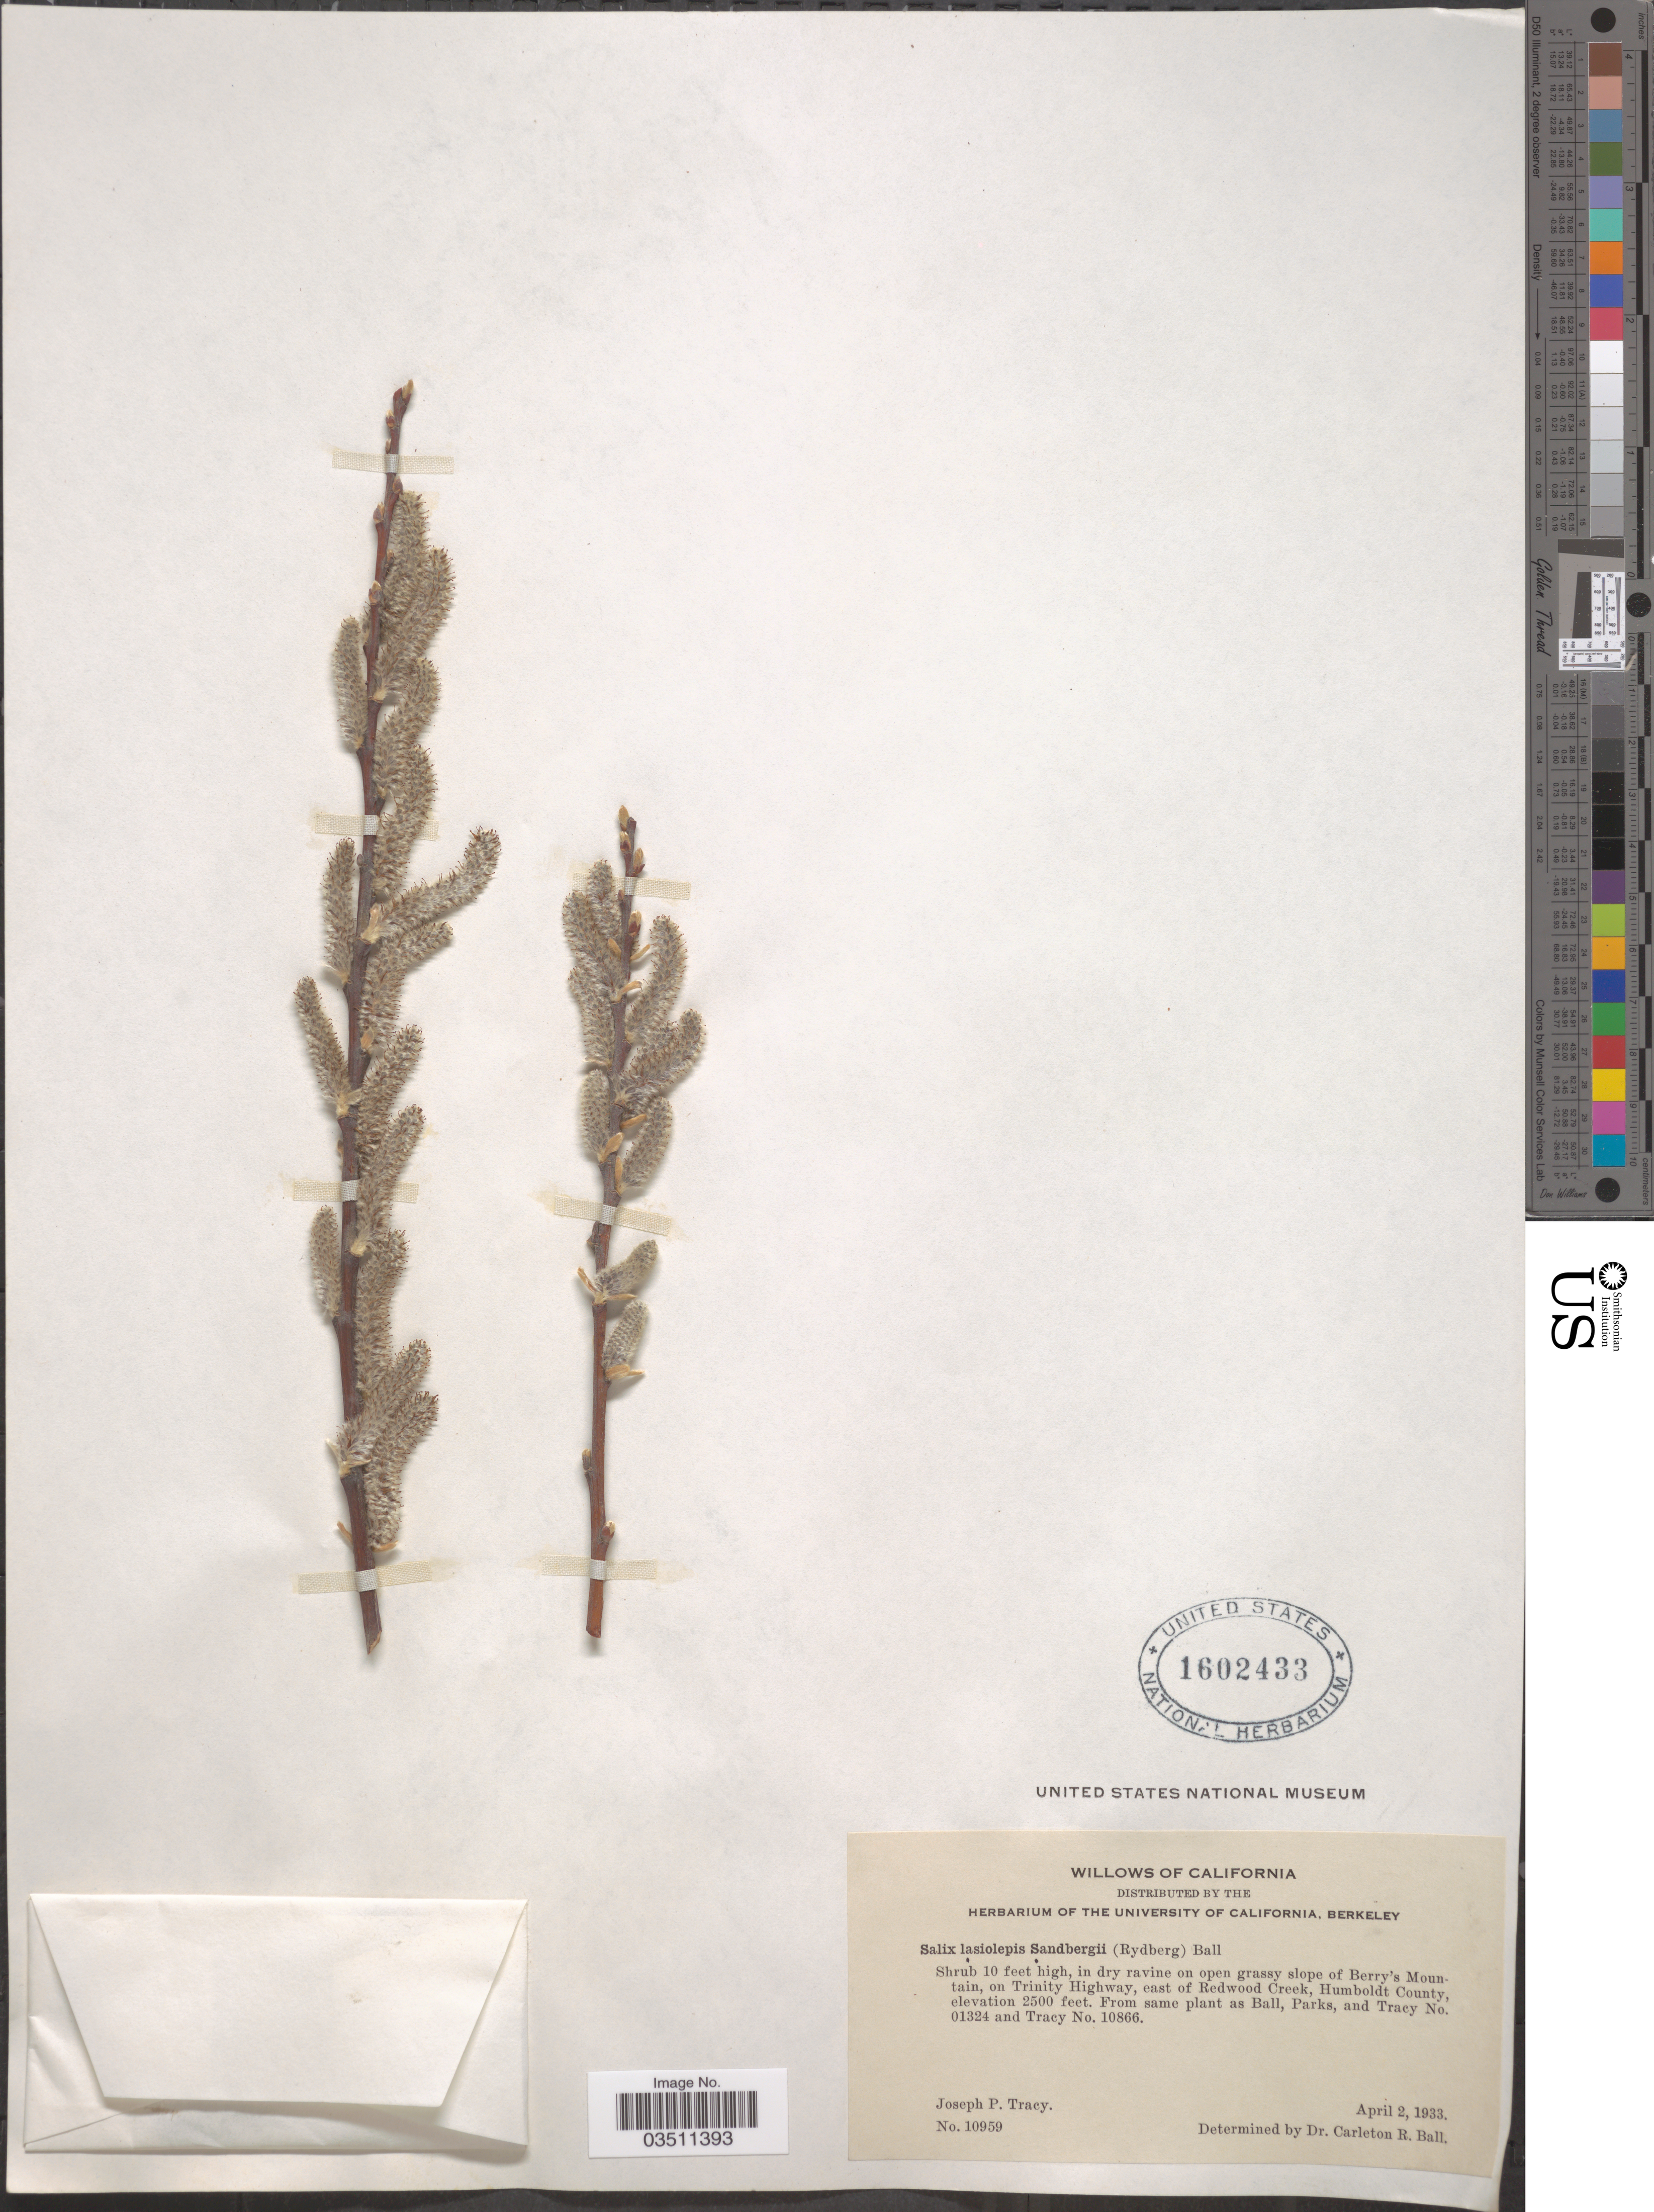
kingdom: Plantae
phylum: Tracheophyta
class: Magnoliopsida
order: Malpighiales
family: Salicaceae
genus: Salix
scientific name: Salix lasiolepis var. sandbergii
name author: (Rydb.) C.R. Ball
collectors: J. Tracy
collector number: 10959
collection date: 1933-04-02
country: United States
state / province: California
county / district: Humboldt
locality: In dry ravine on open grassy slope of Berry's Mountain, on Trinity Highway, east of Redwood Creek, Humboldt County.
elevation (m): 762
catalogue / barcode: US 1602433